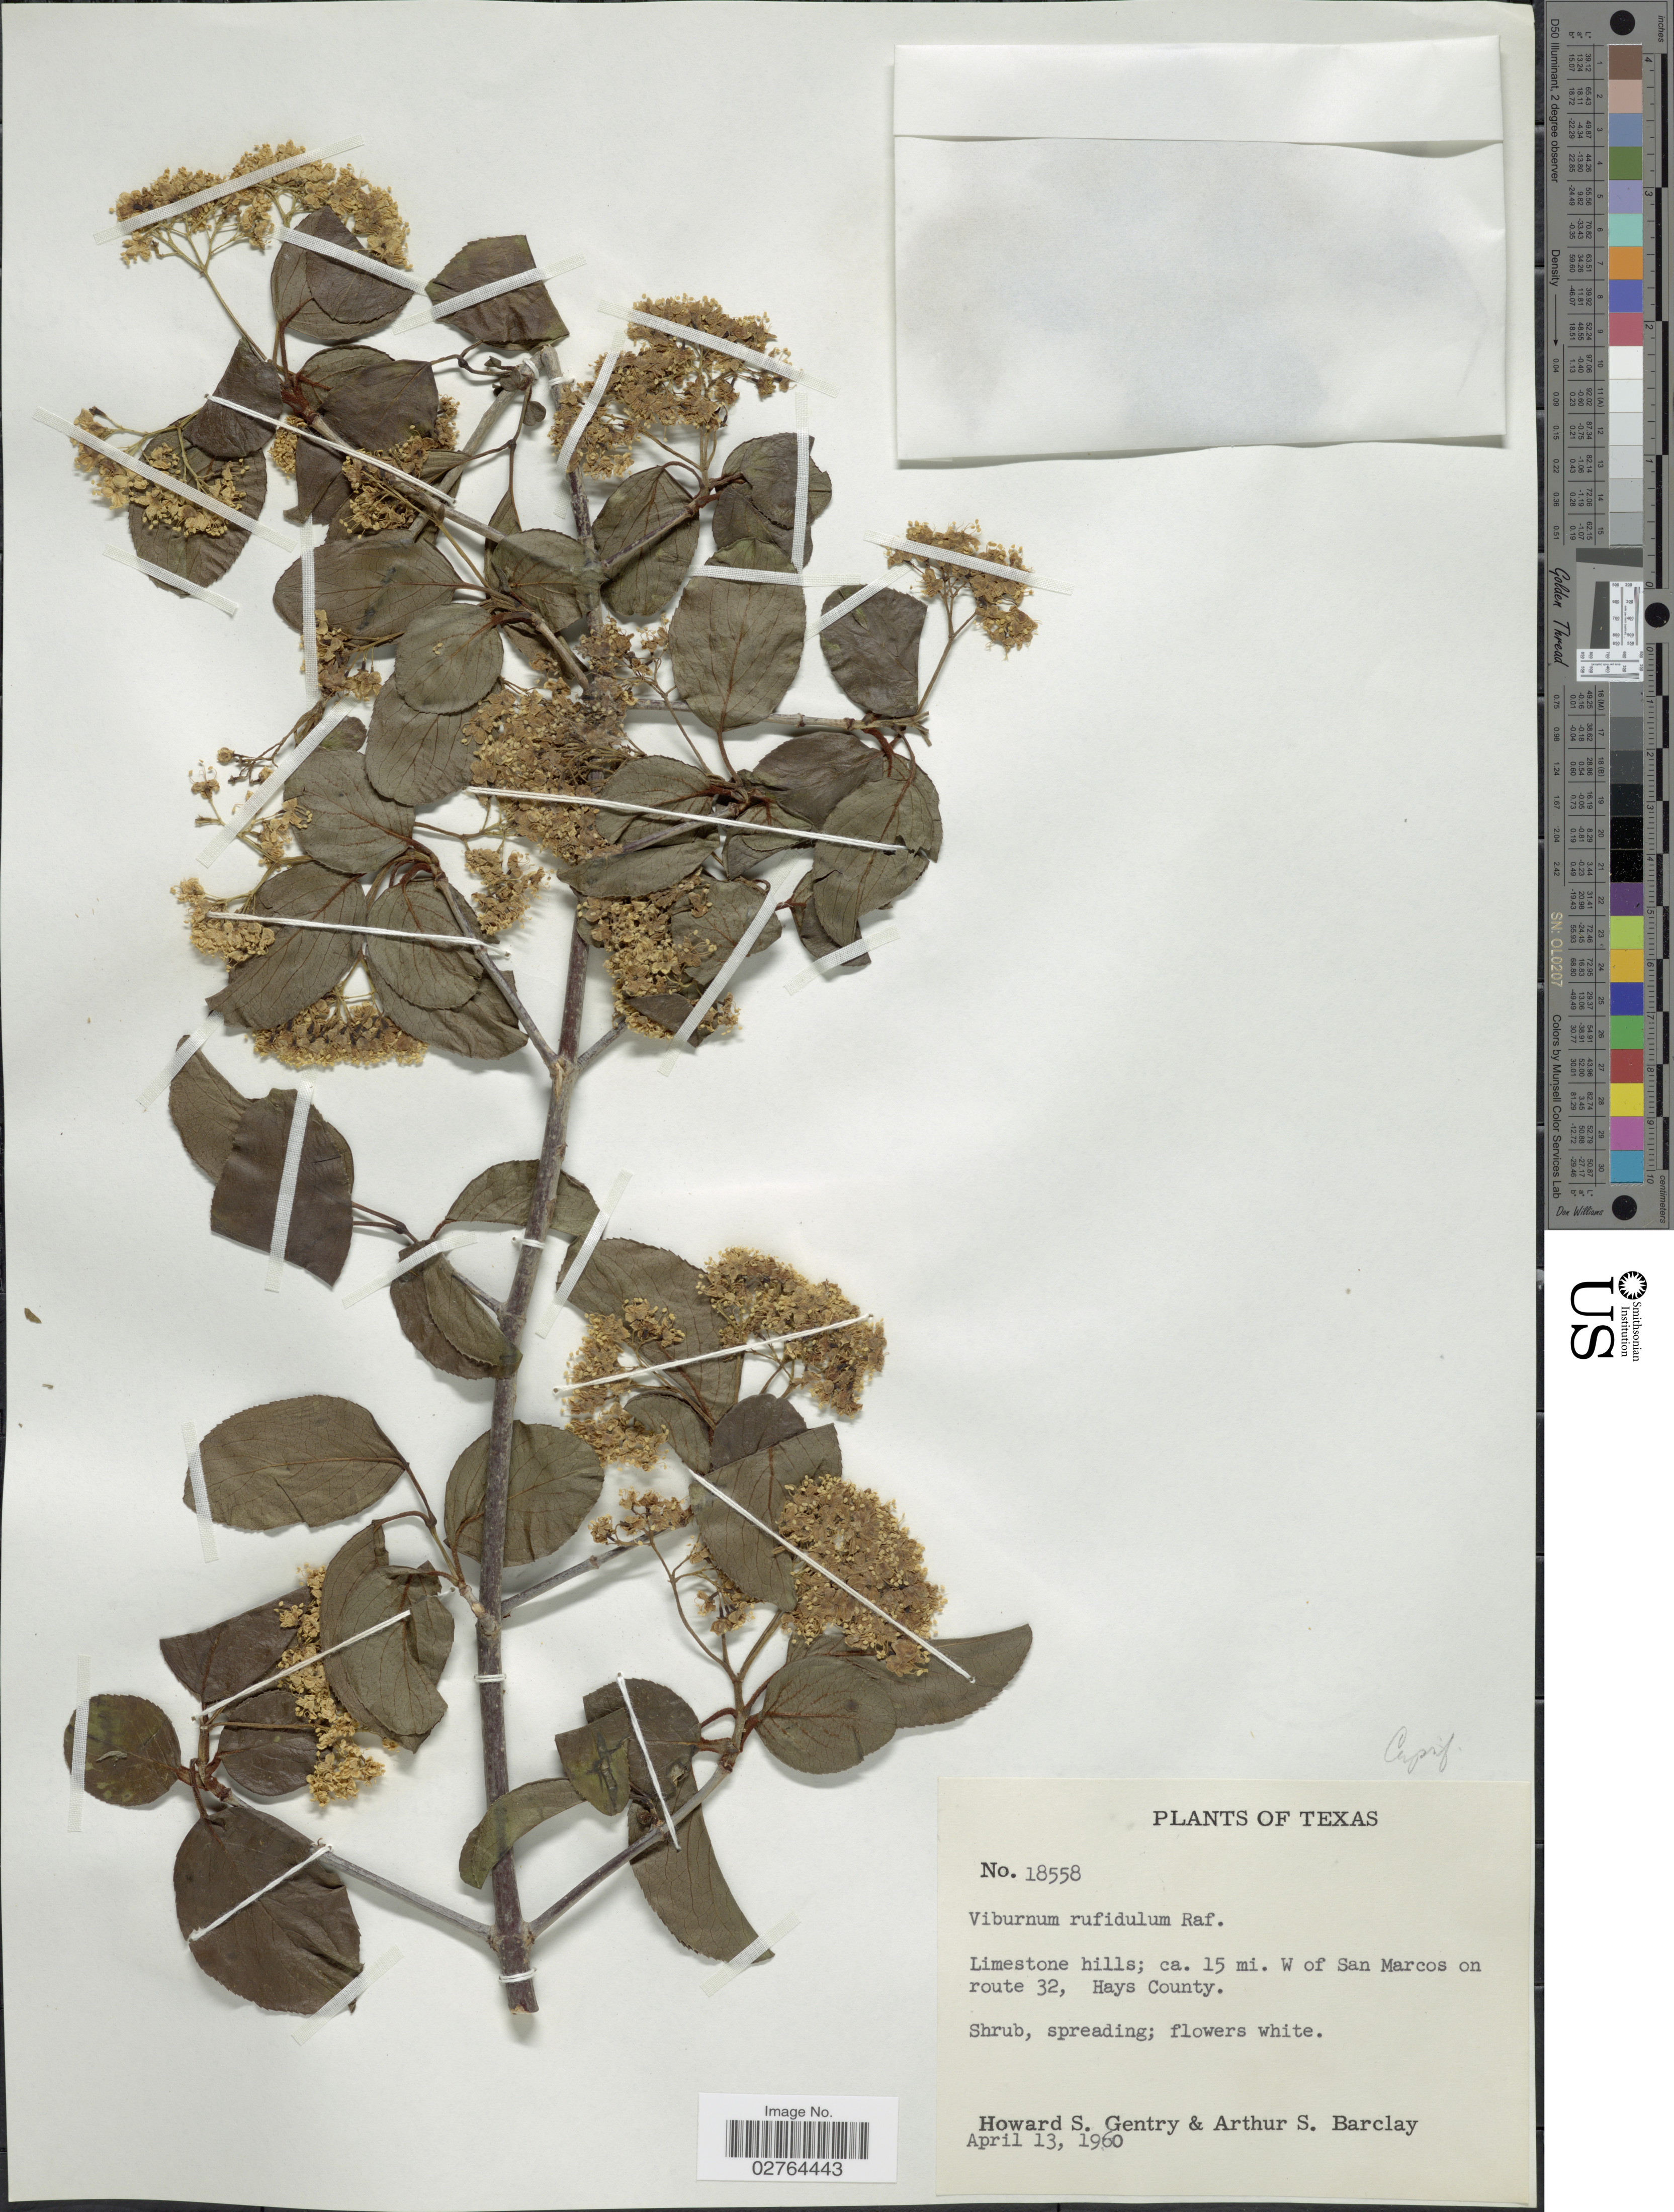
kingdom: Plantae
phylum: Tracheophyta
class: Magnoliopsida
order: Dipsacales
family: Viburnaceae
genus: Viburnum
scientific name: Viburnum rufidulum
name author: Raf.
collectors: H. S. Gentry & A. S. Barclay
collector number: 18558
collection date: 1960-04-13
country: United States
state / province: Texas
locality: Limestone hills; ca. 15 mi. W of San Marcos on route 32, Hays County.